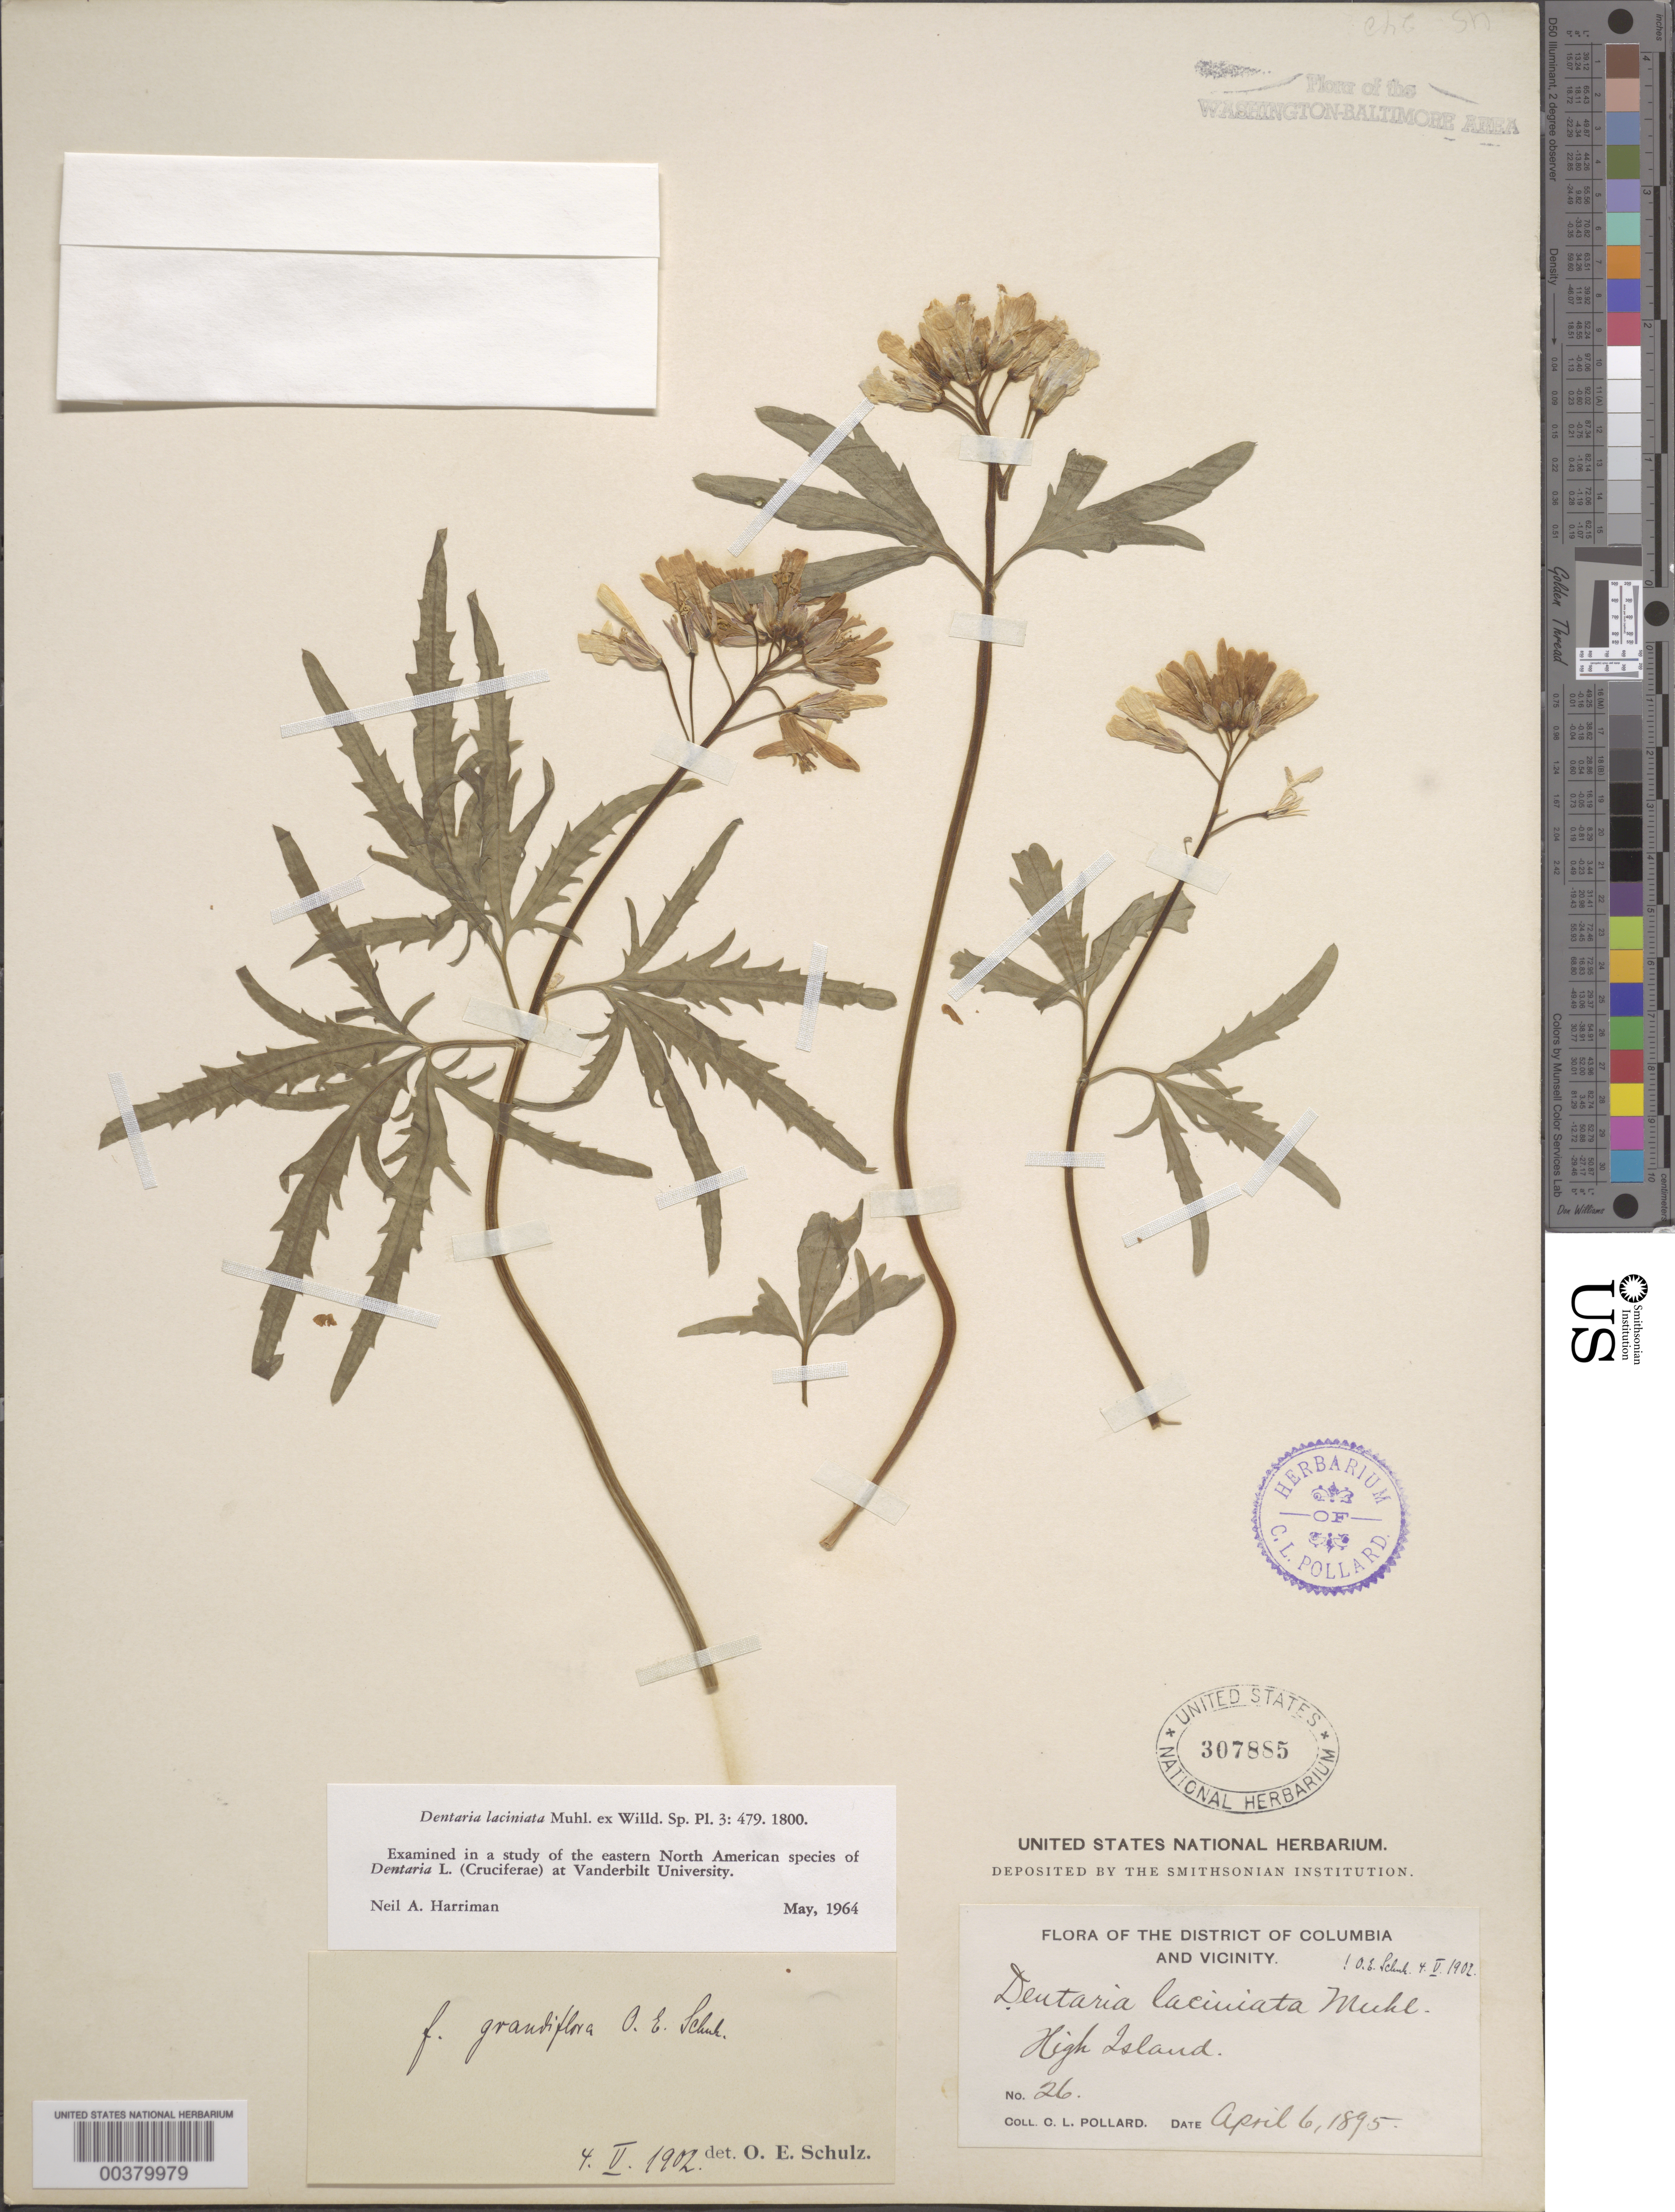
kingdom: Plantae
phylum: Tracheophyta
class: Magnoliopsida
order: Brassicales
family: Brassicaceae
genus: Cardamine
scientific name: Cardamine concatenata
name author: (Michx.) Sw.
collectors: C. L. Pollard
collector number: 26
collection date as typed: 06 Apr 1895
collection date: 1895-04-06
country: United States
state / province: Maryland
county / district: Montgomery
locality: High Island C. & O. Canal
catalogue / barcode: US 307885